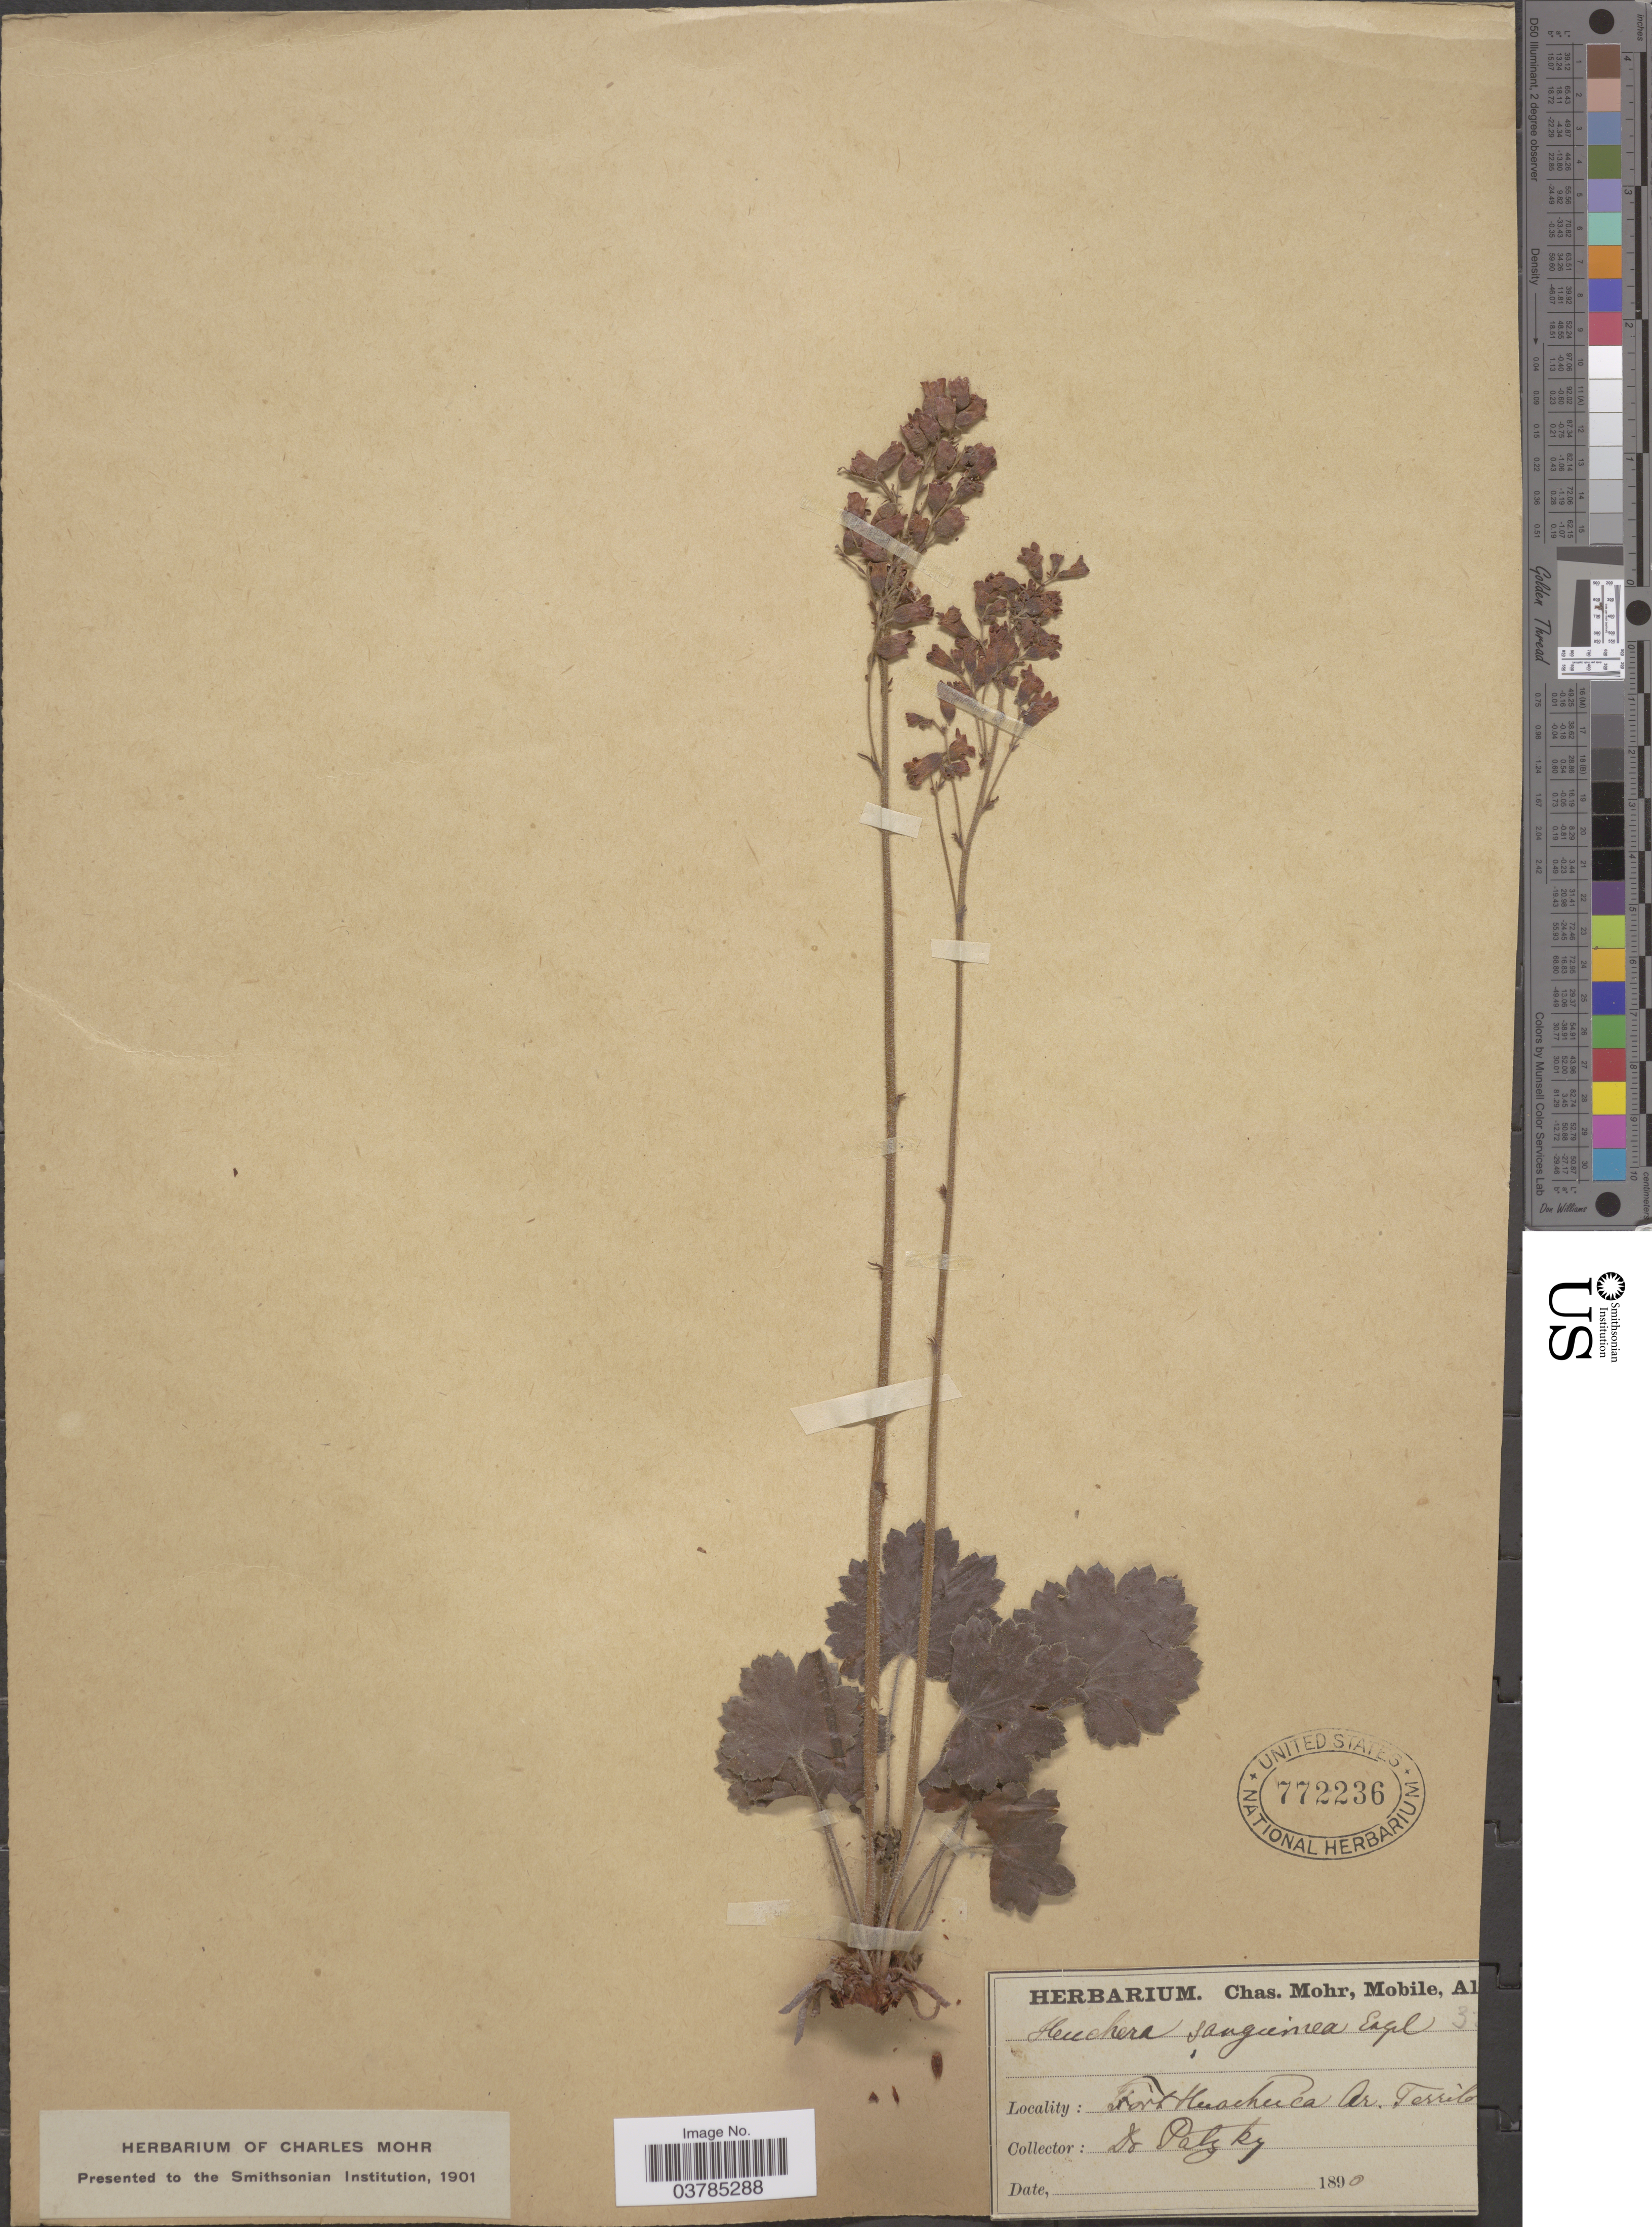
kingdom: Plantae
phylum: Tracheophyta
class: Magnoliopsida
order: Saxifragales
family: Saxifragaceae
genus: Heuchera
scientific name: Heuchera sanguinea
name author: Engelm.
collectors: -. Patzky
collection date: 1890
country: United States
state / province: Arizona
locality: Fort Huachuca.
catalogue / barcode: US 772236